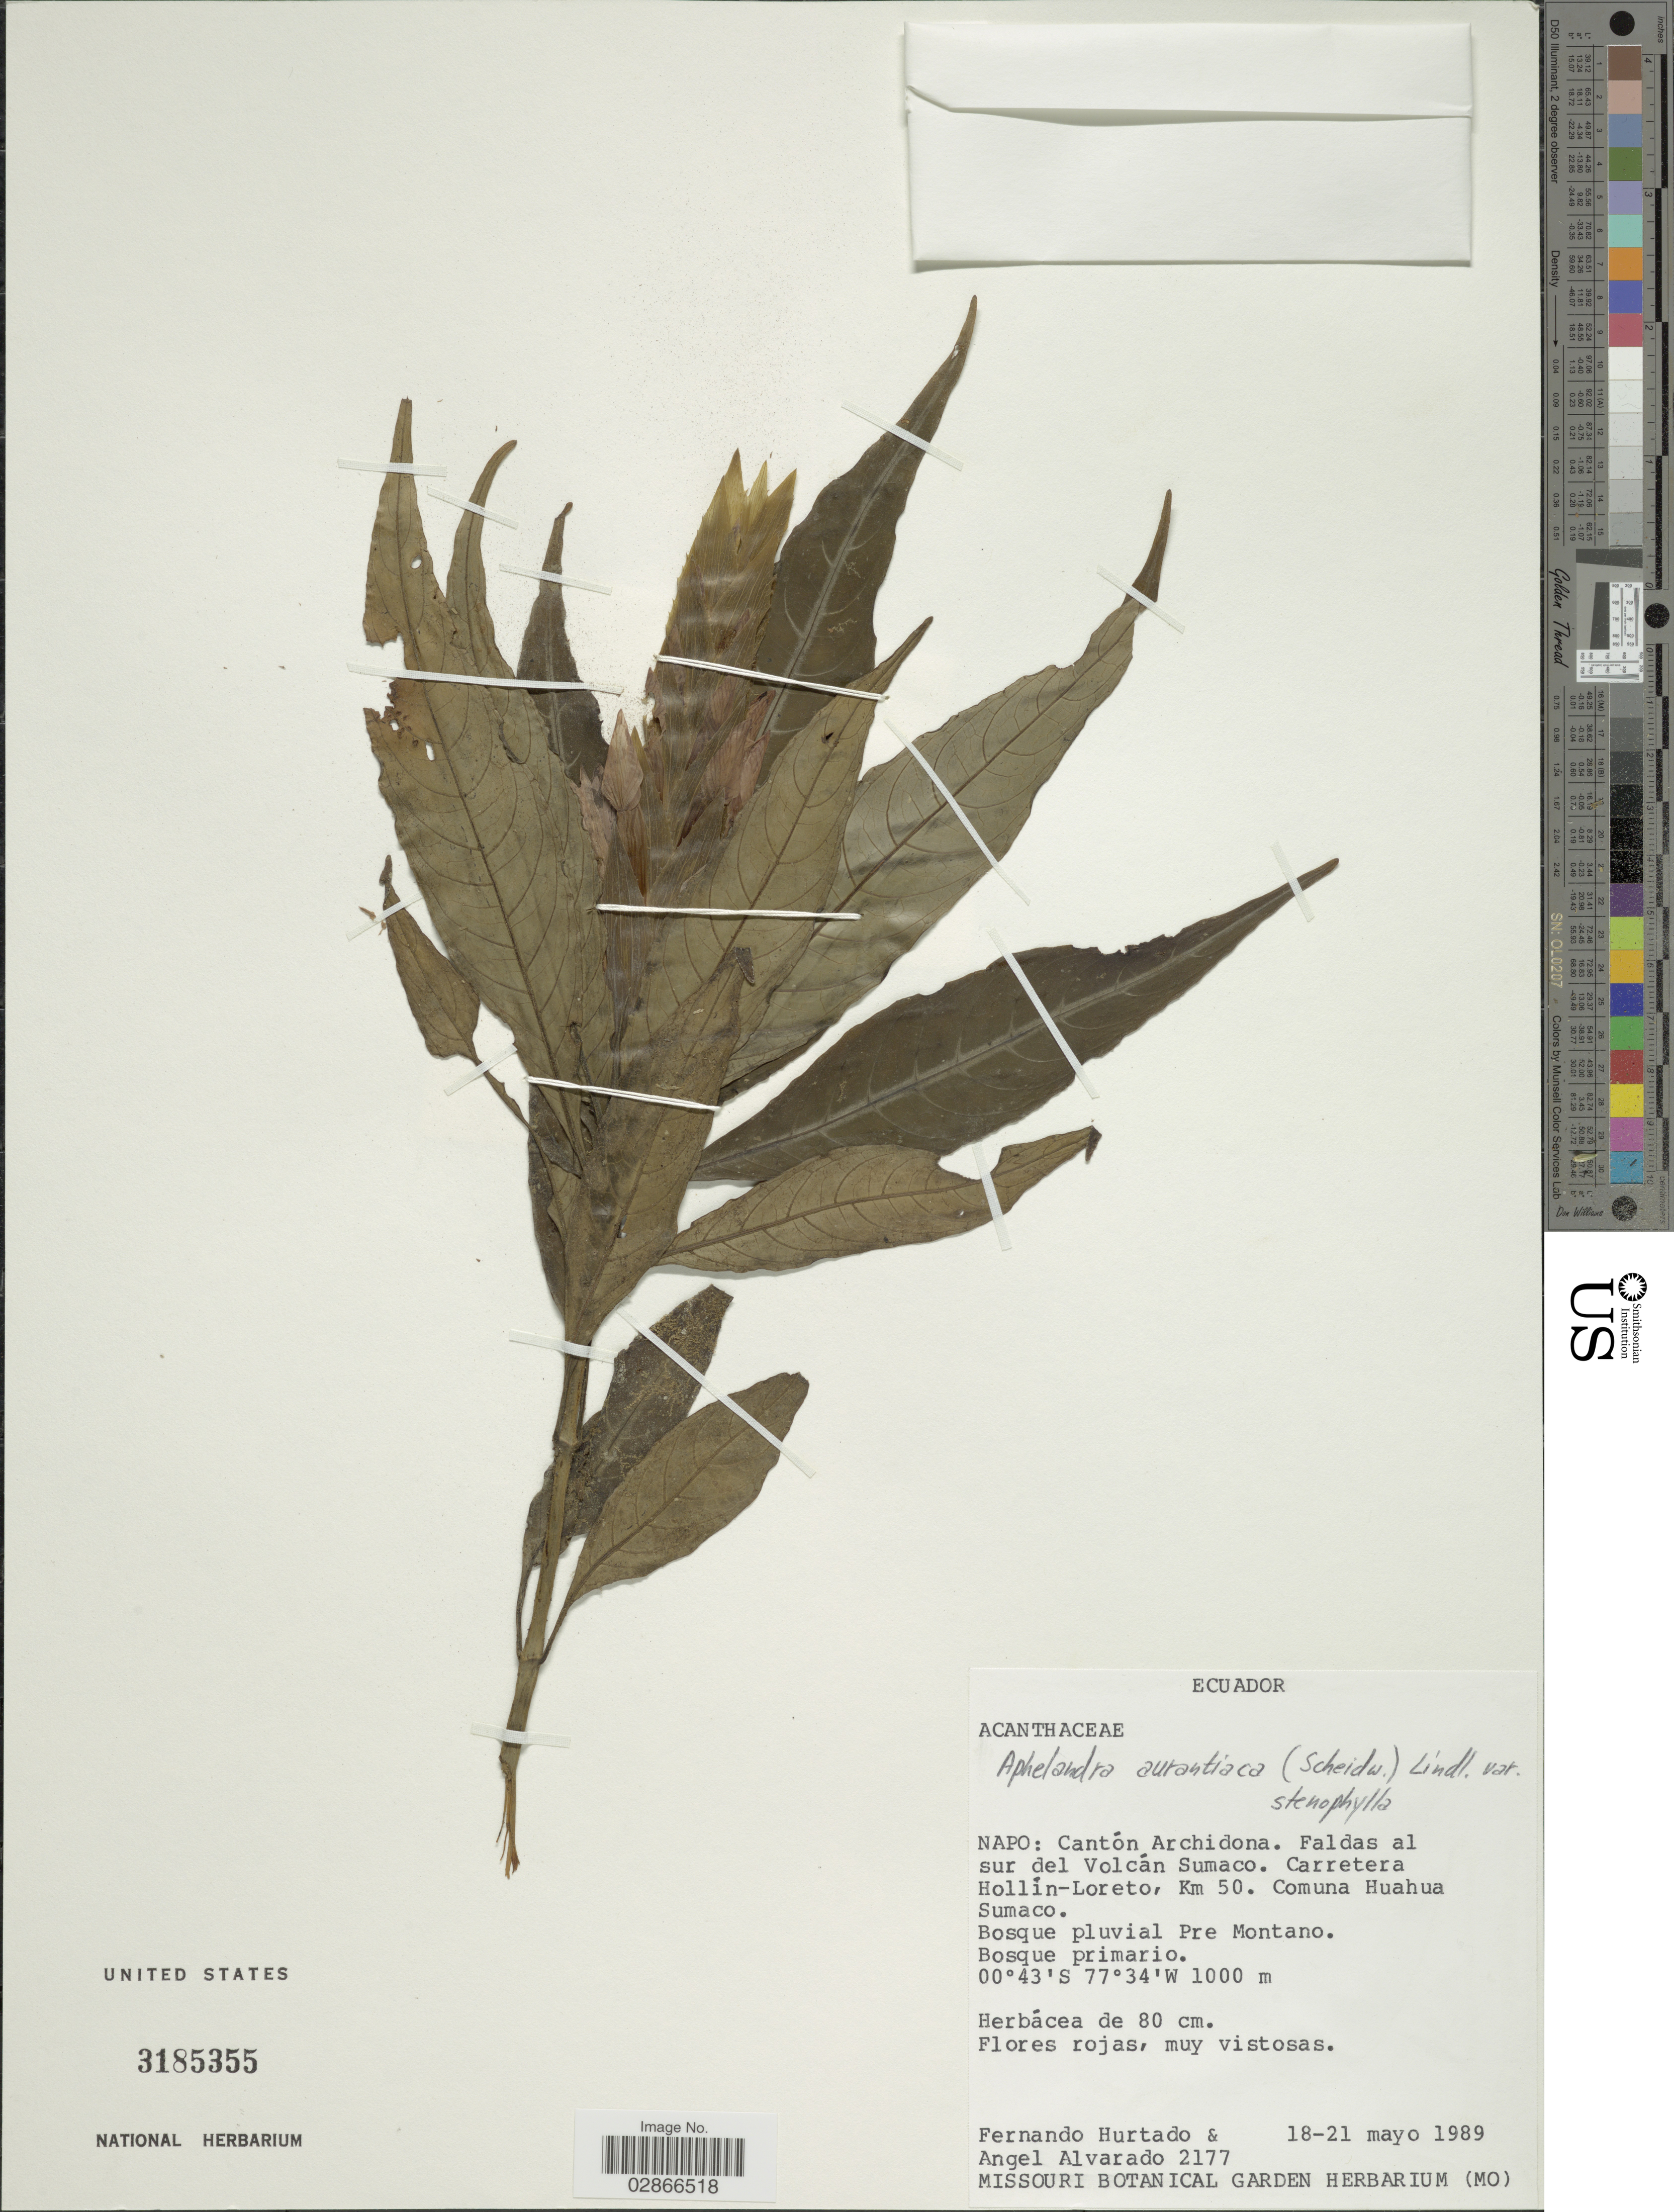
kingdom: Plantae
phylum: Tracheophyta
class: Magnoliopsida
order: Lamiales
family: Acanthaceae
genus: Aphelandra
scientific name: Aphelandra aurantiaca var. stenophylla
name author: Standl.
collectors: F. Hurtado & A. Alvarado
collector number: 2177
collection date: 1989-05-18/1989-05-21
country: Ecuador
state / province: Napo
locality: Cantón Archidona. Faldas el sur del Volcán Sumaco. Carretera Hollín-Loreto, Km 50. Comuna Huahua Sumaco.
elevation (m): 1000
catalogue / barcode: US 3185355